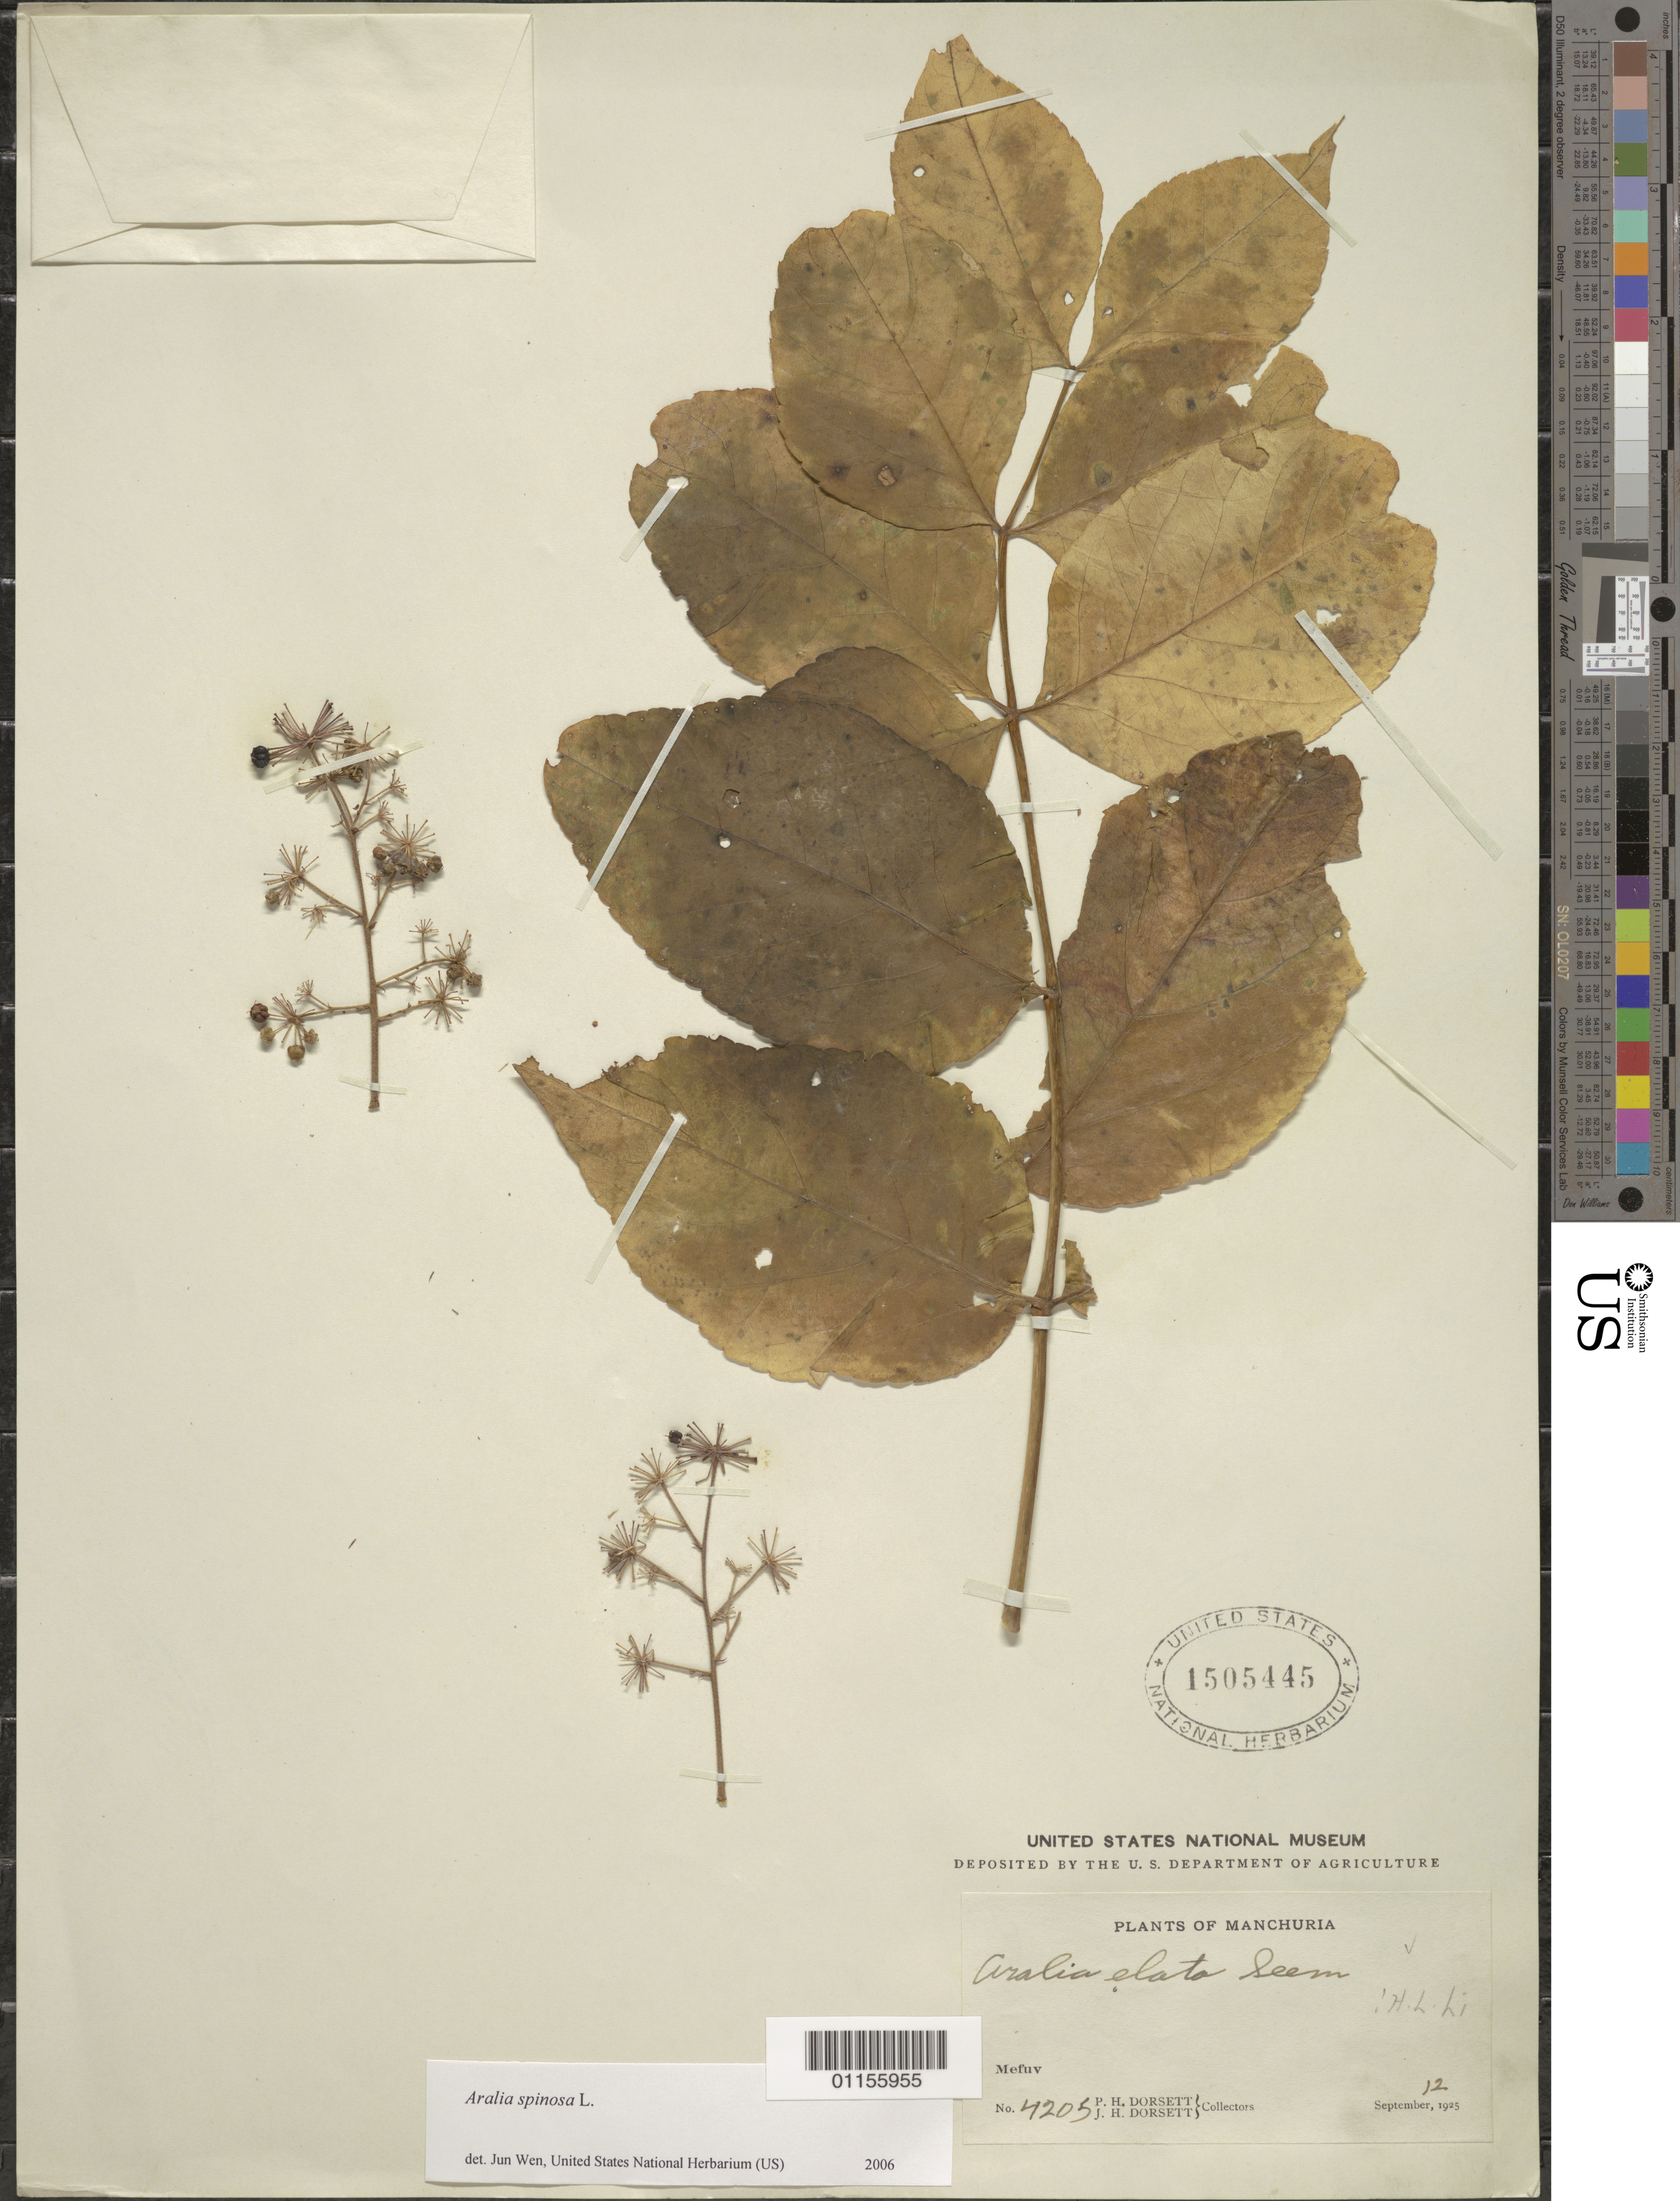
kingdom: Plantae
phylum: Tracheophyta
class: Magnoliopsida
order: Apiales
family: Araliaceae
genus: Aralia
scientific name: Aralia spinosa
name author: L.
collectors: P. H. Dorsett & J. Dorsett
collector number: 4205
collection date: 1925-09-12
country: China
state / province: Manchuria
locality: Mefuv. Japan.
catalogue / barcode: US 1505445